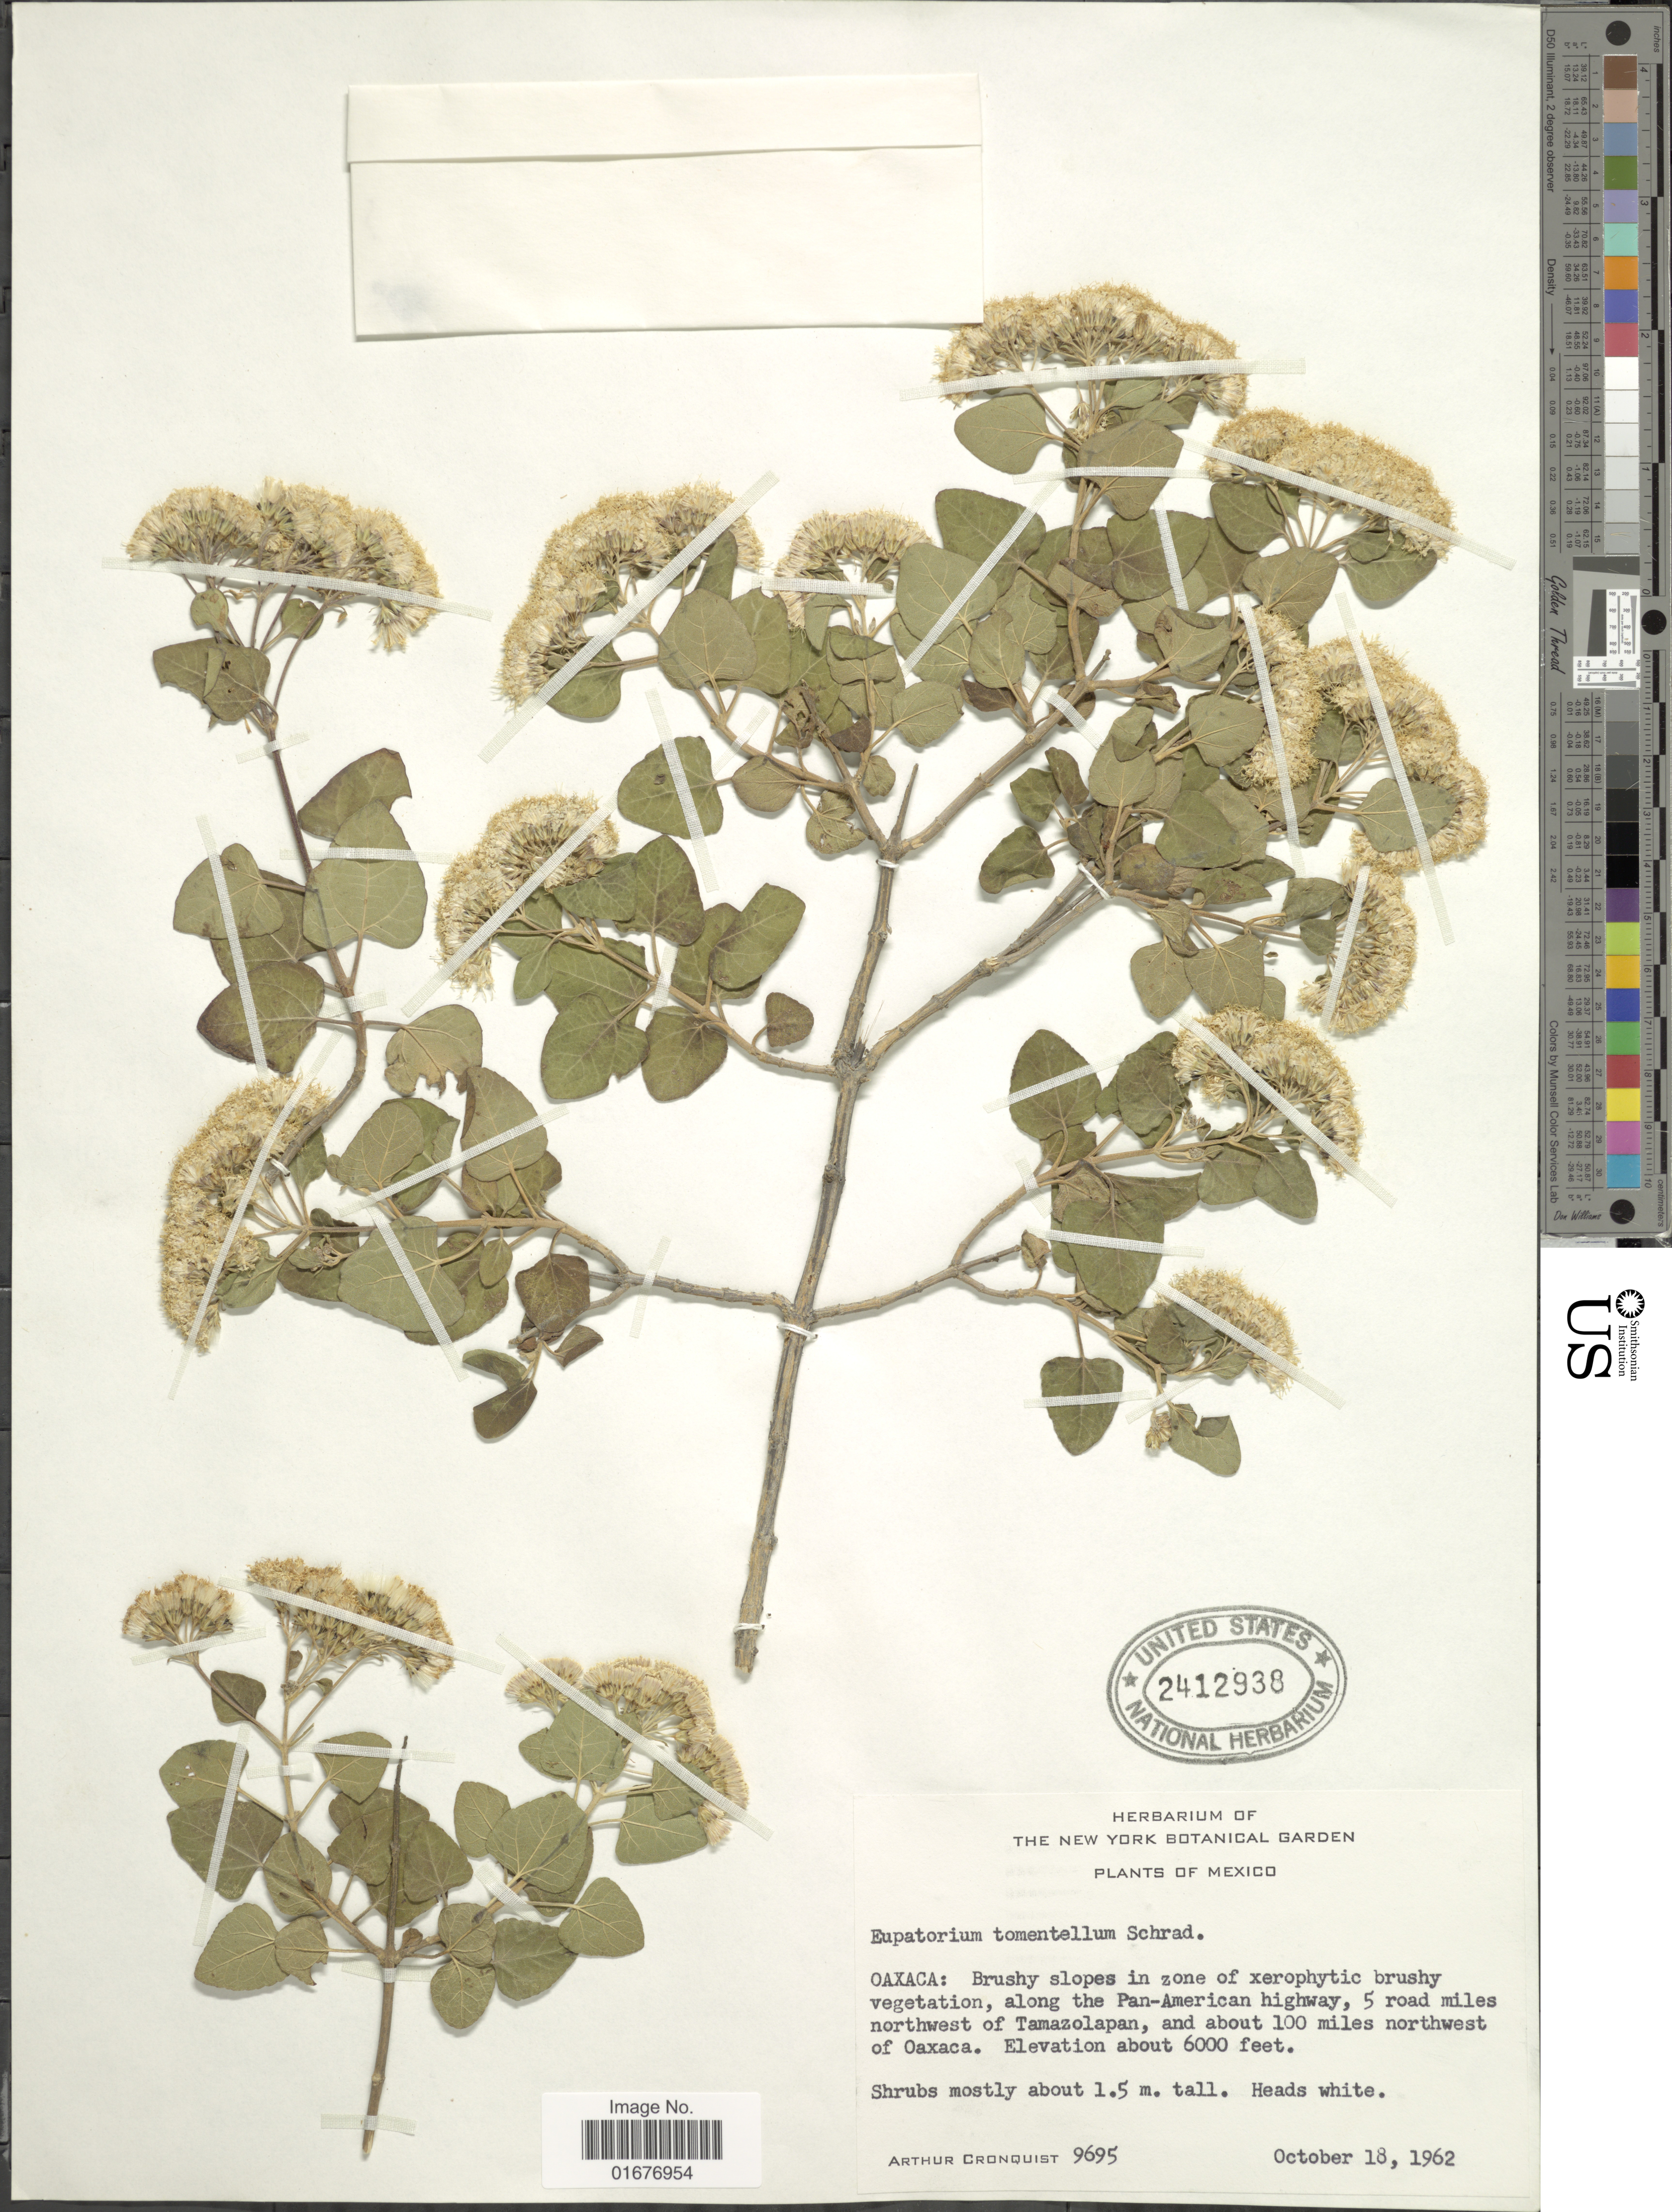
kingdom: Plantae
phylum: Tracheophyta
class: Magnoliopsida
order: Asterales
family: Asteraceae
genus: Ageratina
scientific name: Ageratina tomentella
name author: (Schrad.) R.M. King & H. Rob.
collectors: A. J. Cronquist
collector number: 9695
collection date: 1962-10-18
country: Mexico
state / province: Oaxaca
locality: Along the Pan-American highway, 5 road miles northwest of Tamazolapan, and about 100 miles northwest of Oaxaca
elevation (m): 1829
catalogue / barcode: US 2412938